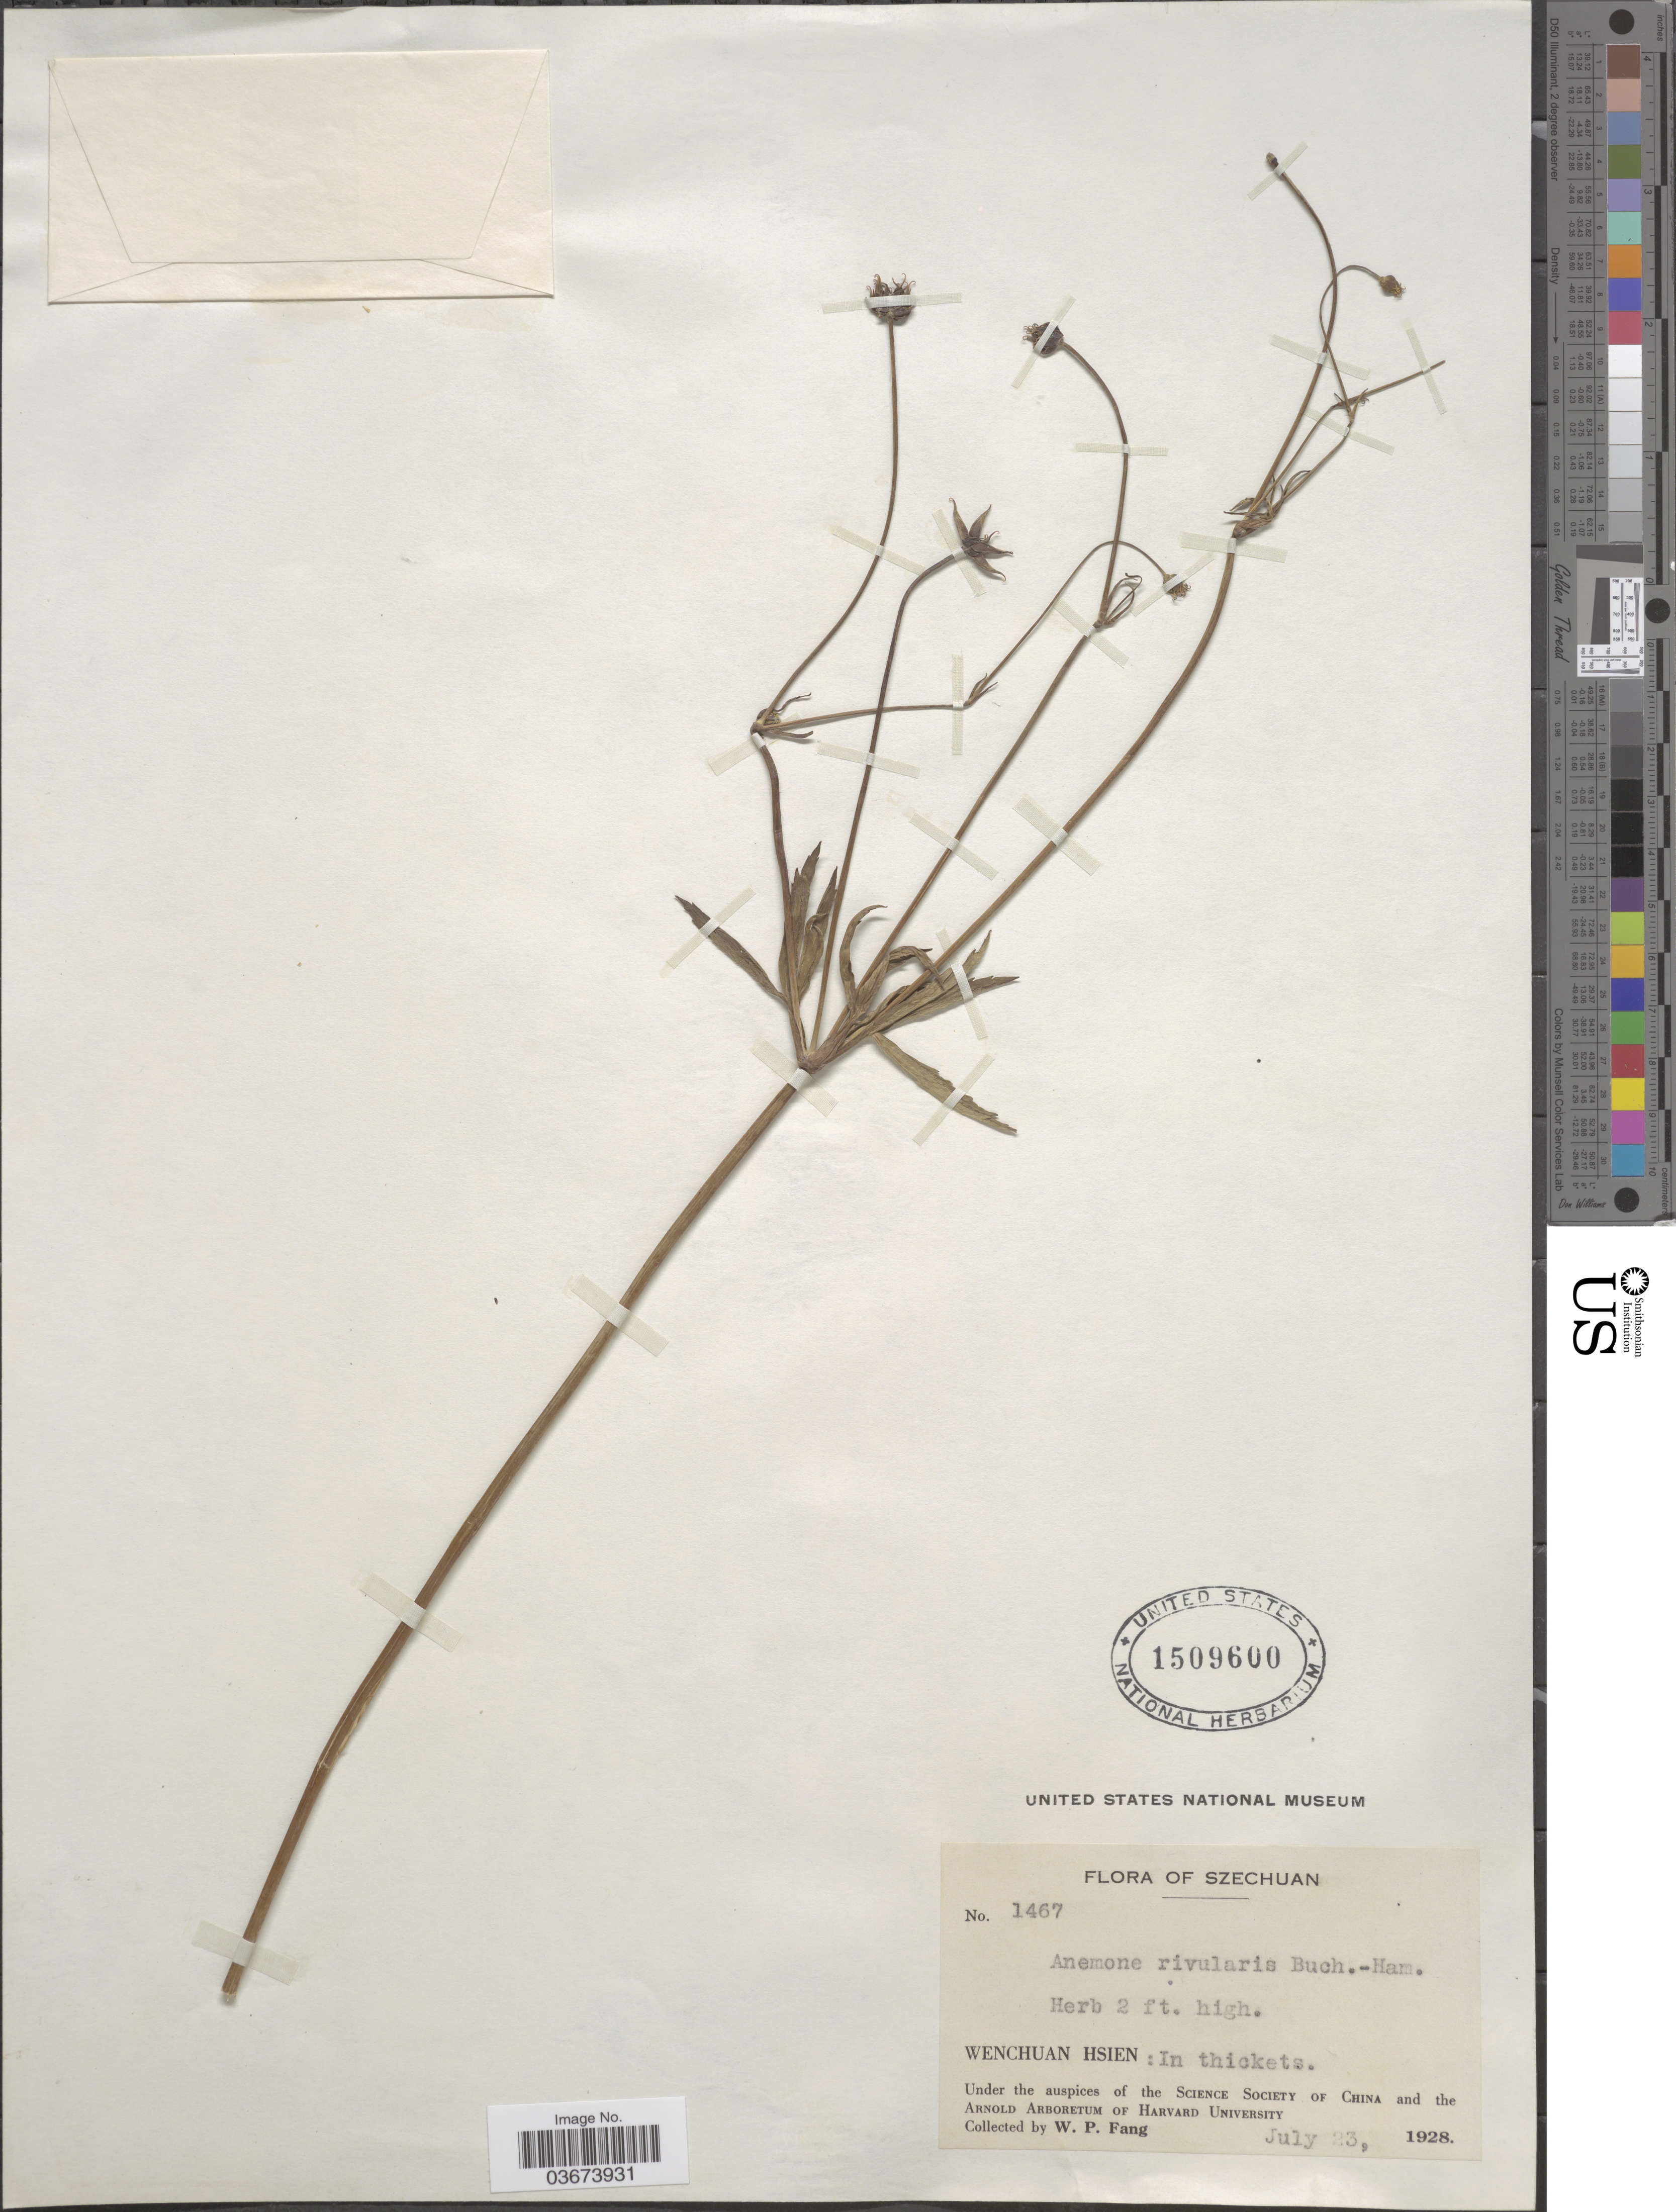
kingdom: Plantae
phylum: Tracheophyta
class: Magnoliopsida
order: Ranunculales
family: Ranunculaceae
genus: Anemone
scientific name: Anemone rivularis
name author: Buch.-Ham. ex DC.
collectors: W. P. Fang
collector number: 1467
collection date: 1928-07-23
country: China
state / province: Sichuan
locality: Szechuan. Wenchuan Hsien.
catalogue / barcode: US 1509600